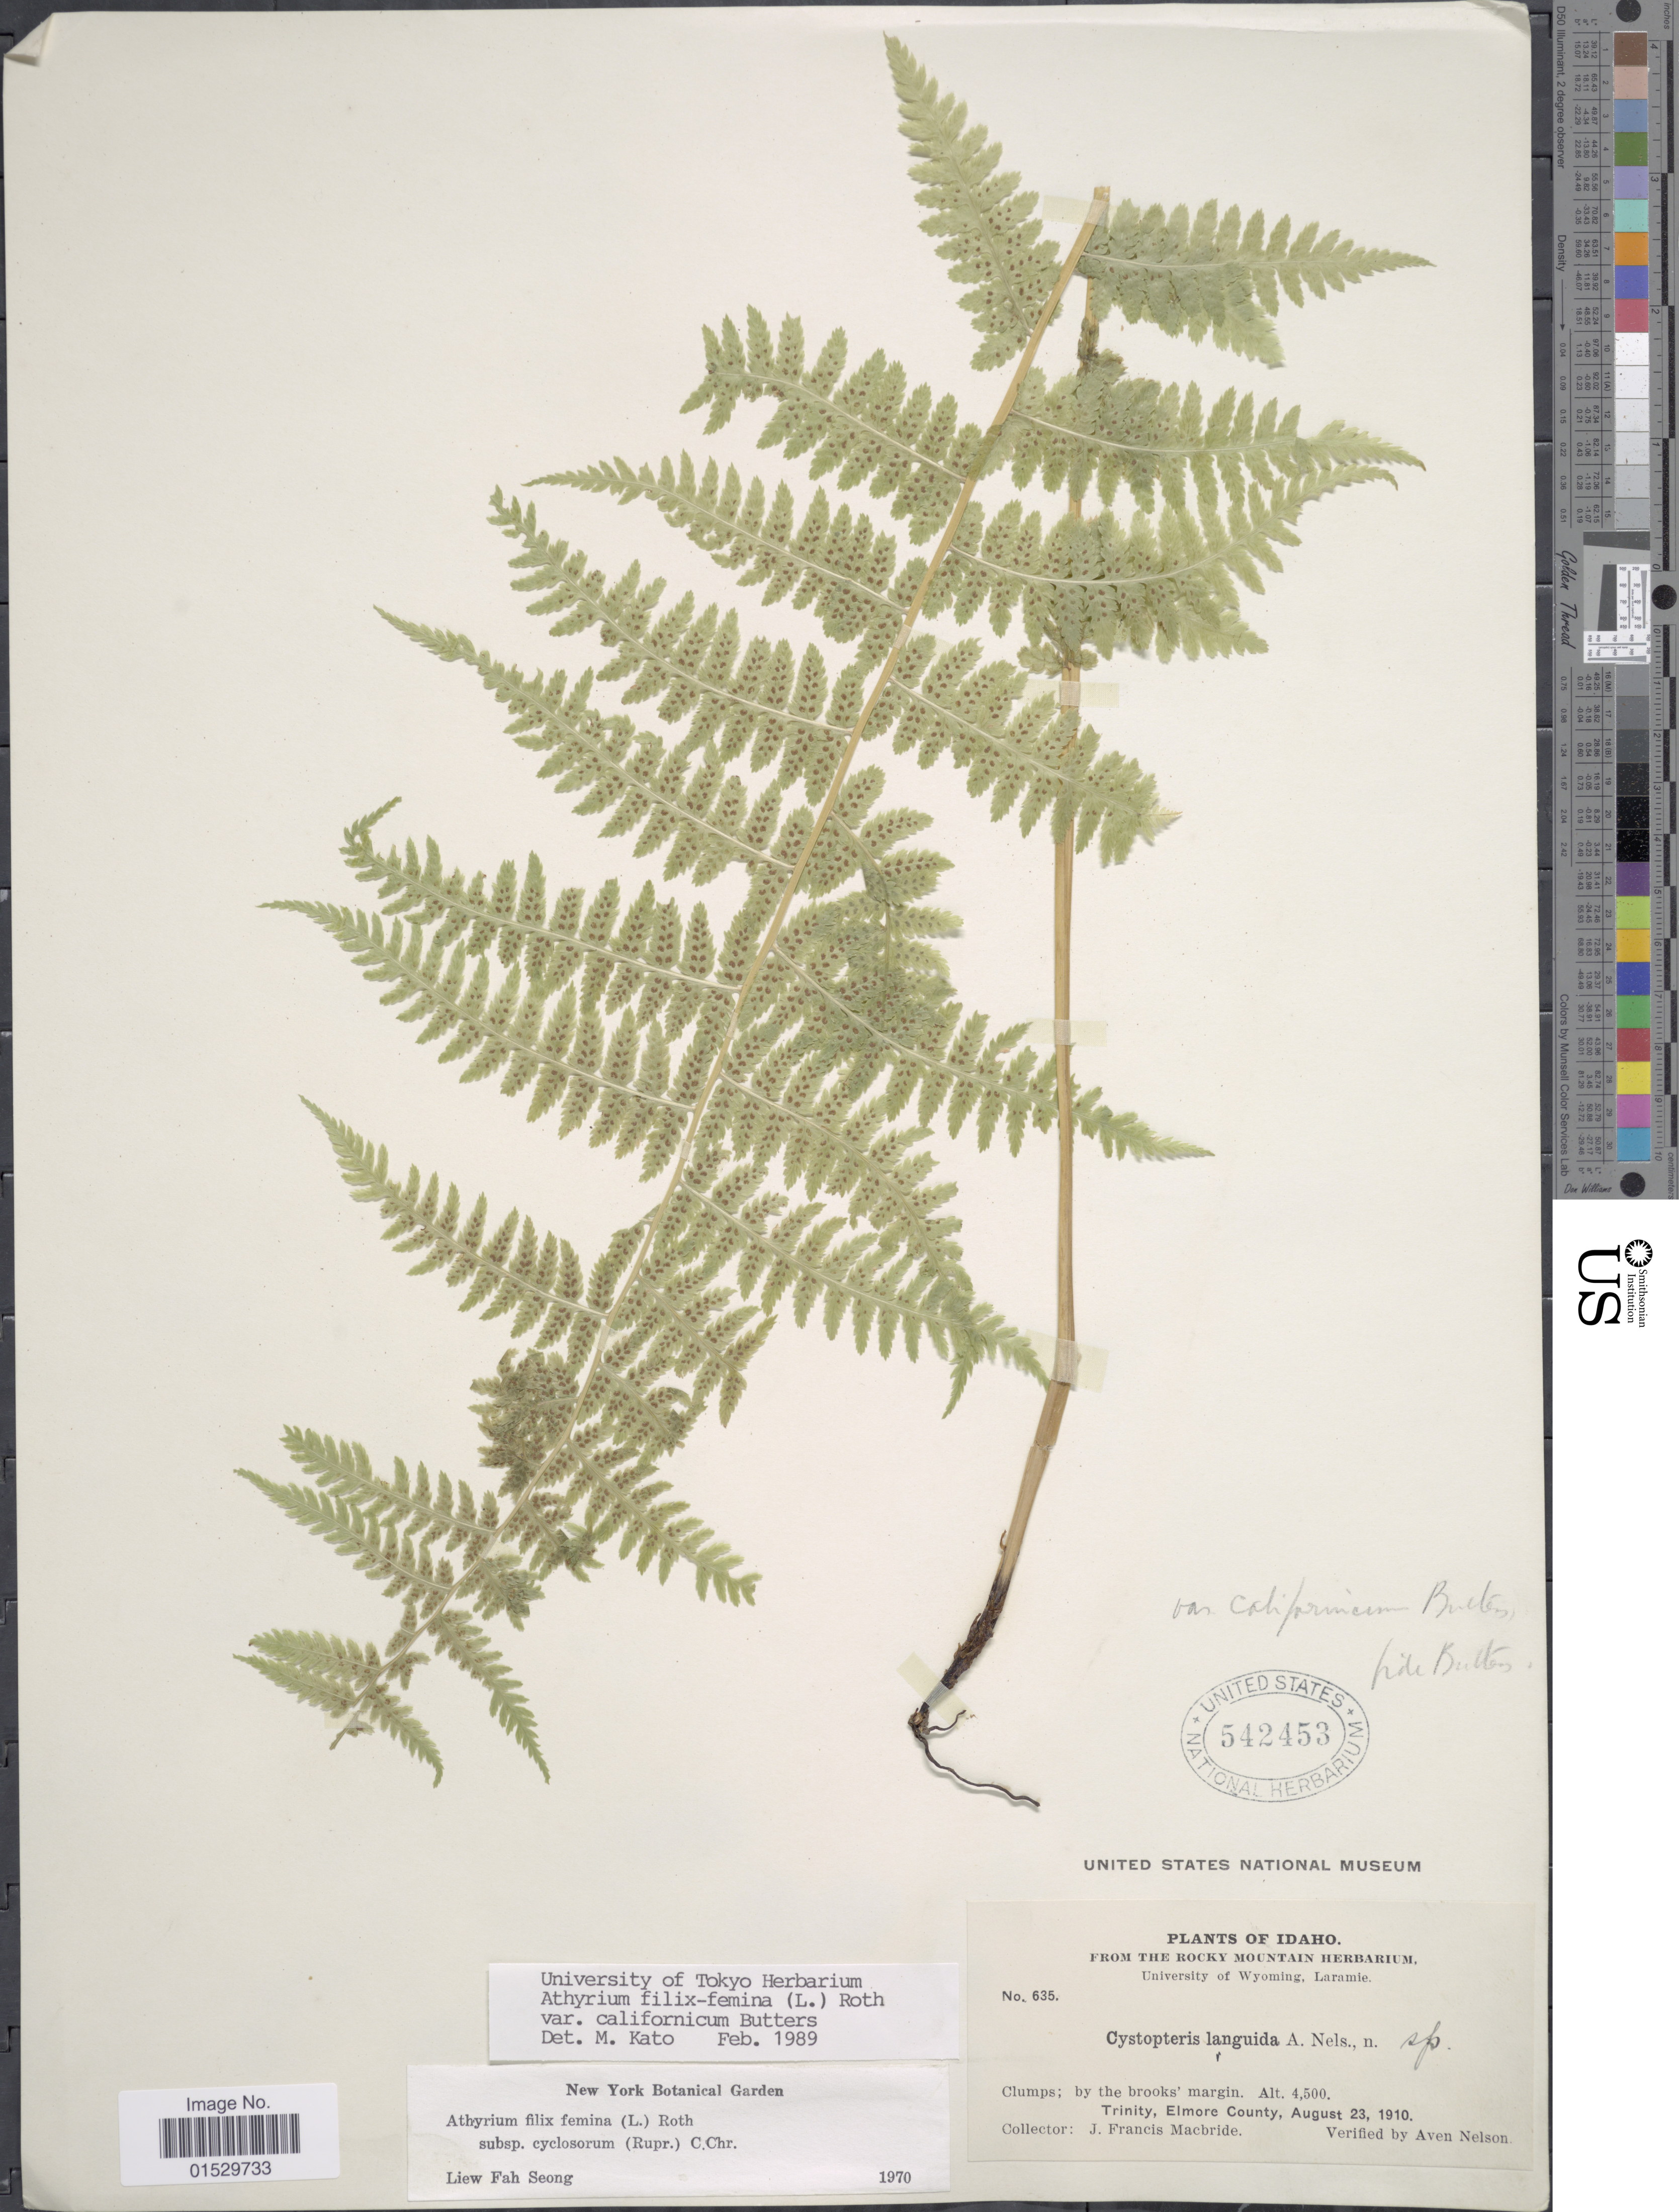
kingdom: Plantae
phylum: Tracheophyta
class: Polypodiopsida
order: Polypodiales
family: Athyriaceae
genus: Athyrium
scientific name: Athyrium filix-femina var. californicum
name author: Butters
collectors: J. F. Macbride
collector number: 635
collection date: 1910-08-23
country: United States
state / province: Idaho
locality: Trinity, Elmore County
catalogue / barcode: US 542453